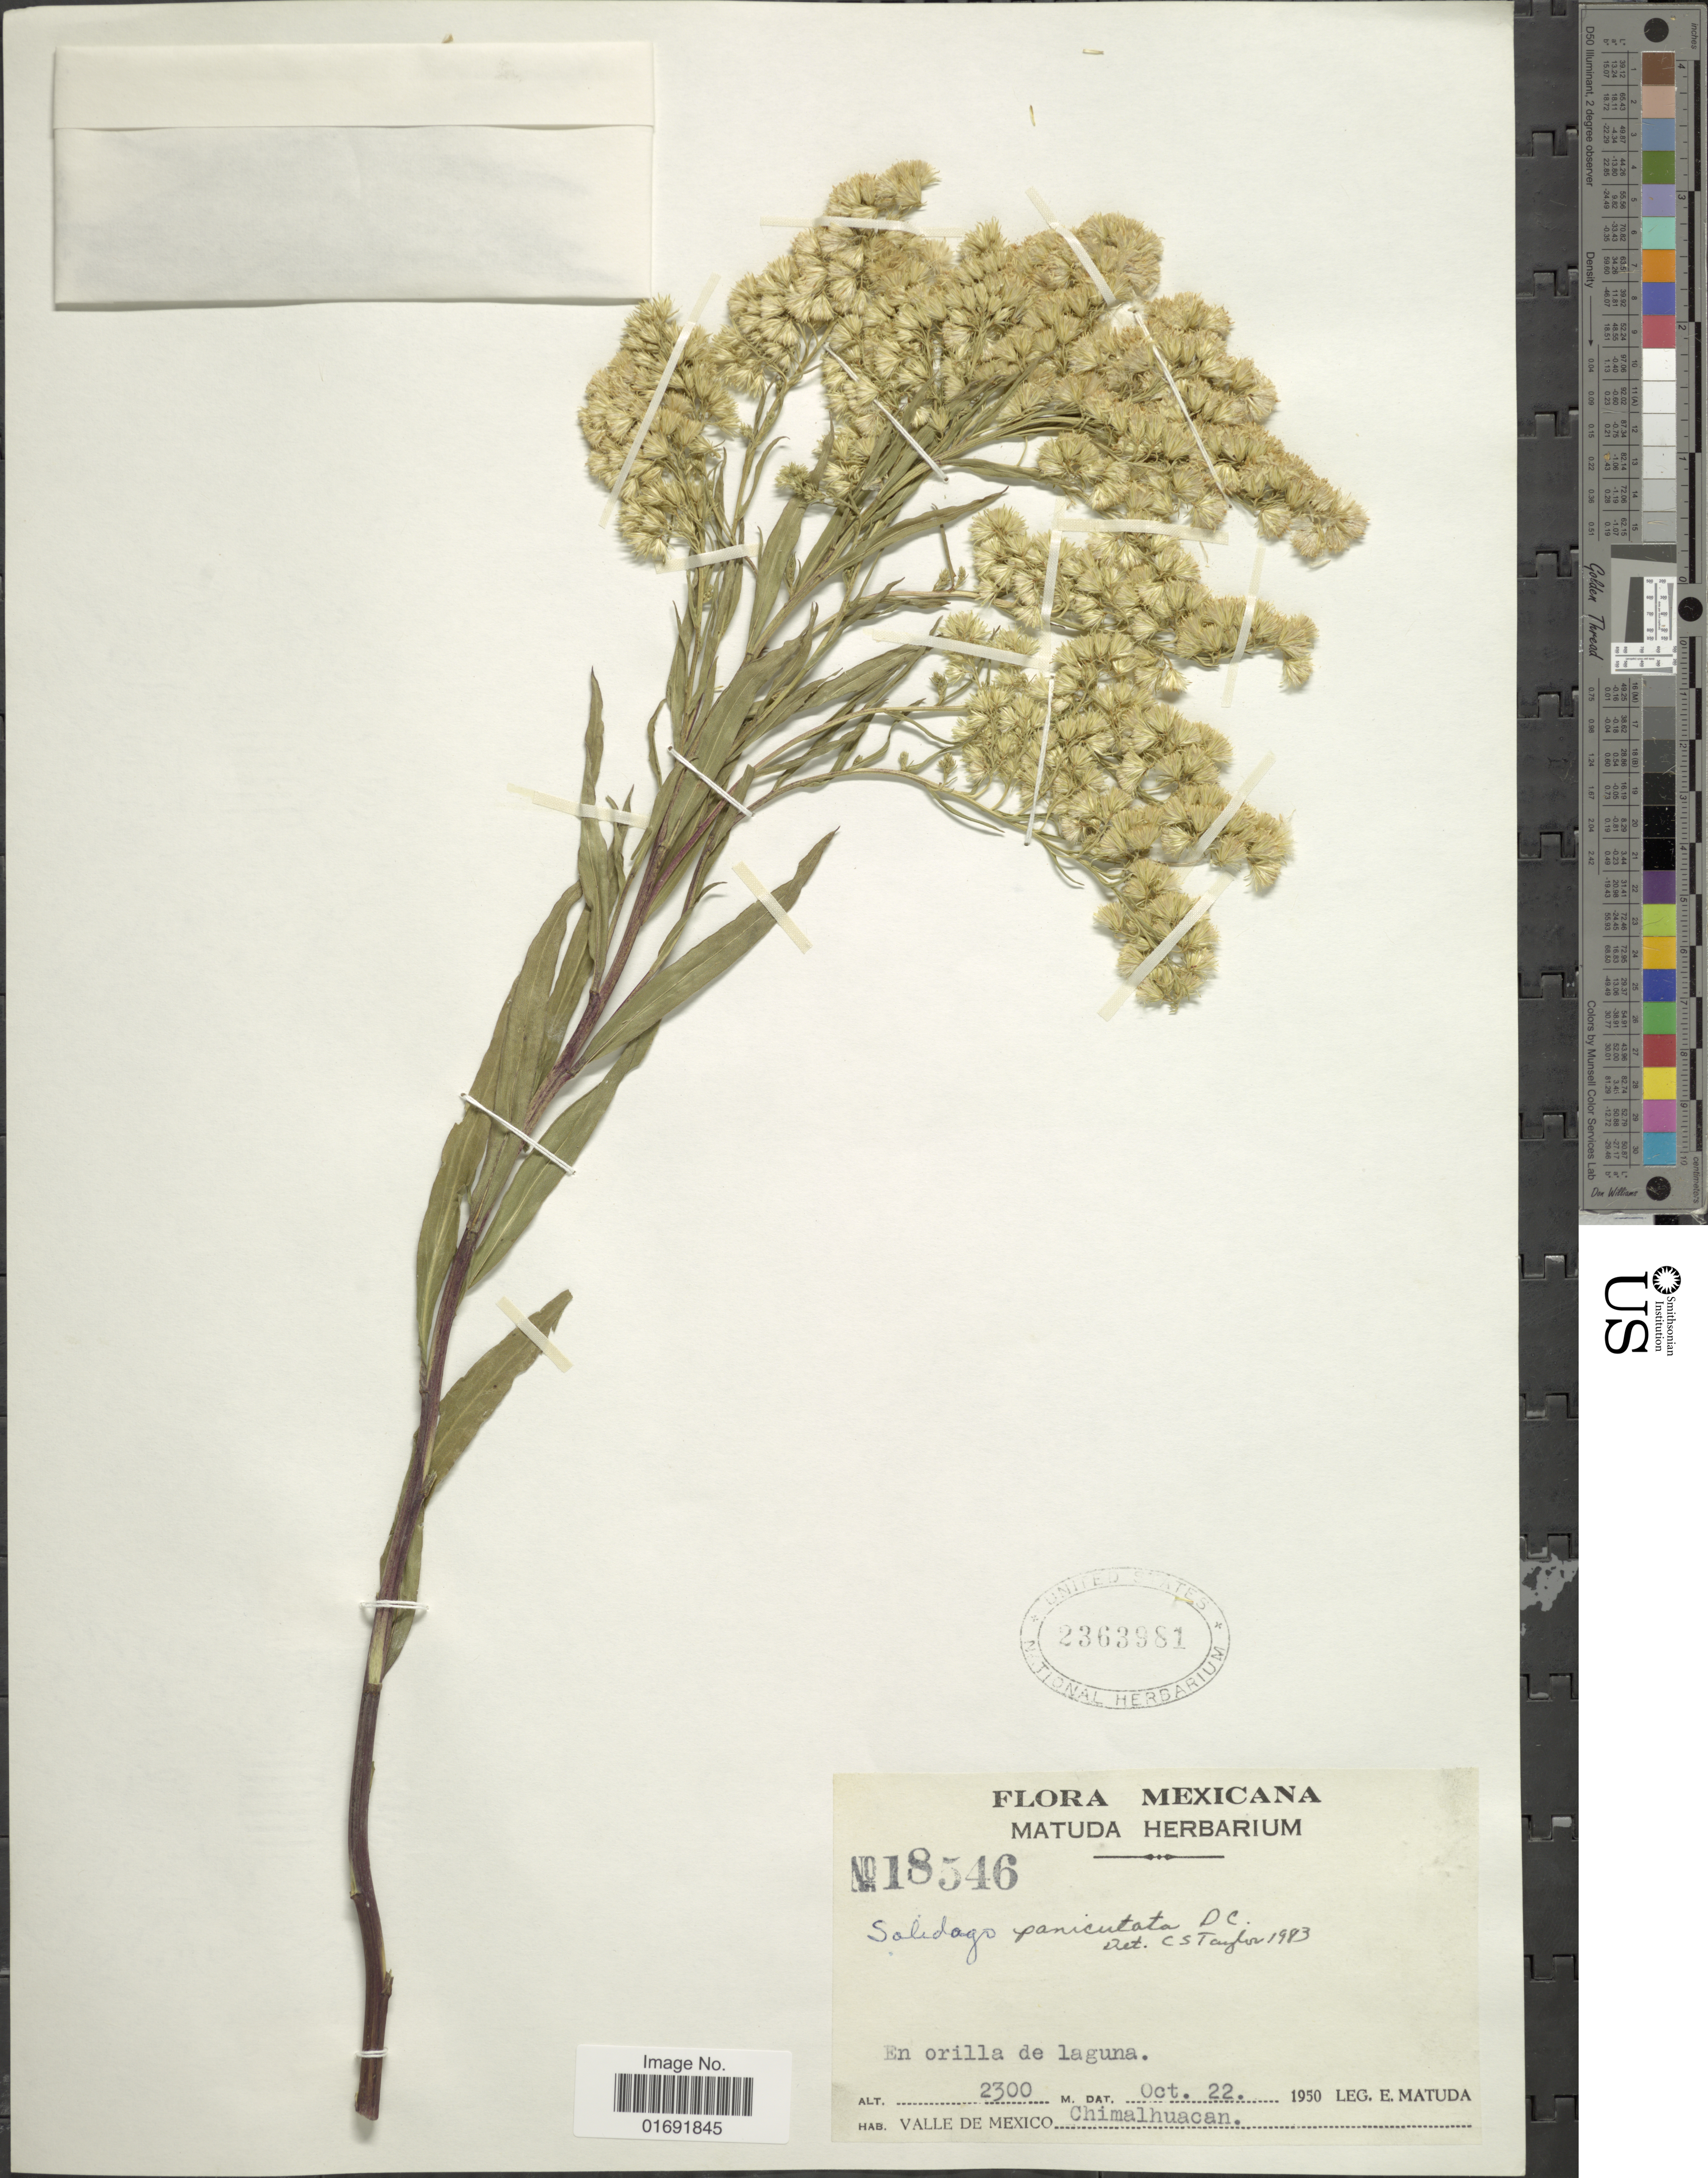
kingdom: Plantae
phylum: Tracheophyta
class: Magnoliopsida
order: Asterales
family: Asteraceae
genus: Solidago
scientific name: Solidago paniculata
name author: DC.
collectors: E. Matuda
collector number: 18546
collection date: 1950-10-22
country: Mexico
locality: En orilla de laguna, Valle de Mexico, Chimalhuacan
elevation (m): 2300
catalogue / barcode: US 2363981